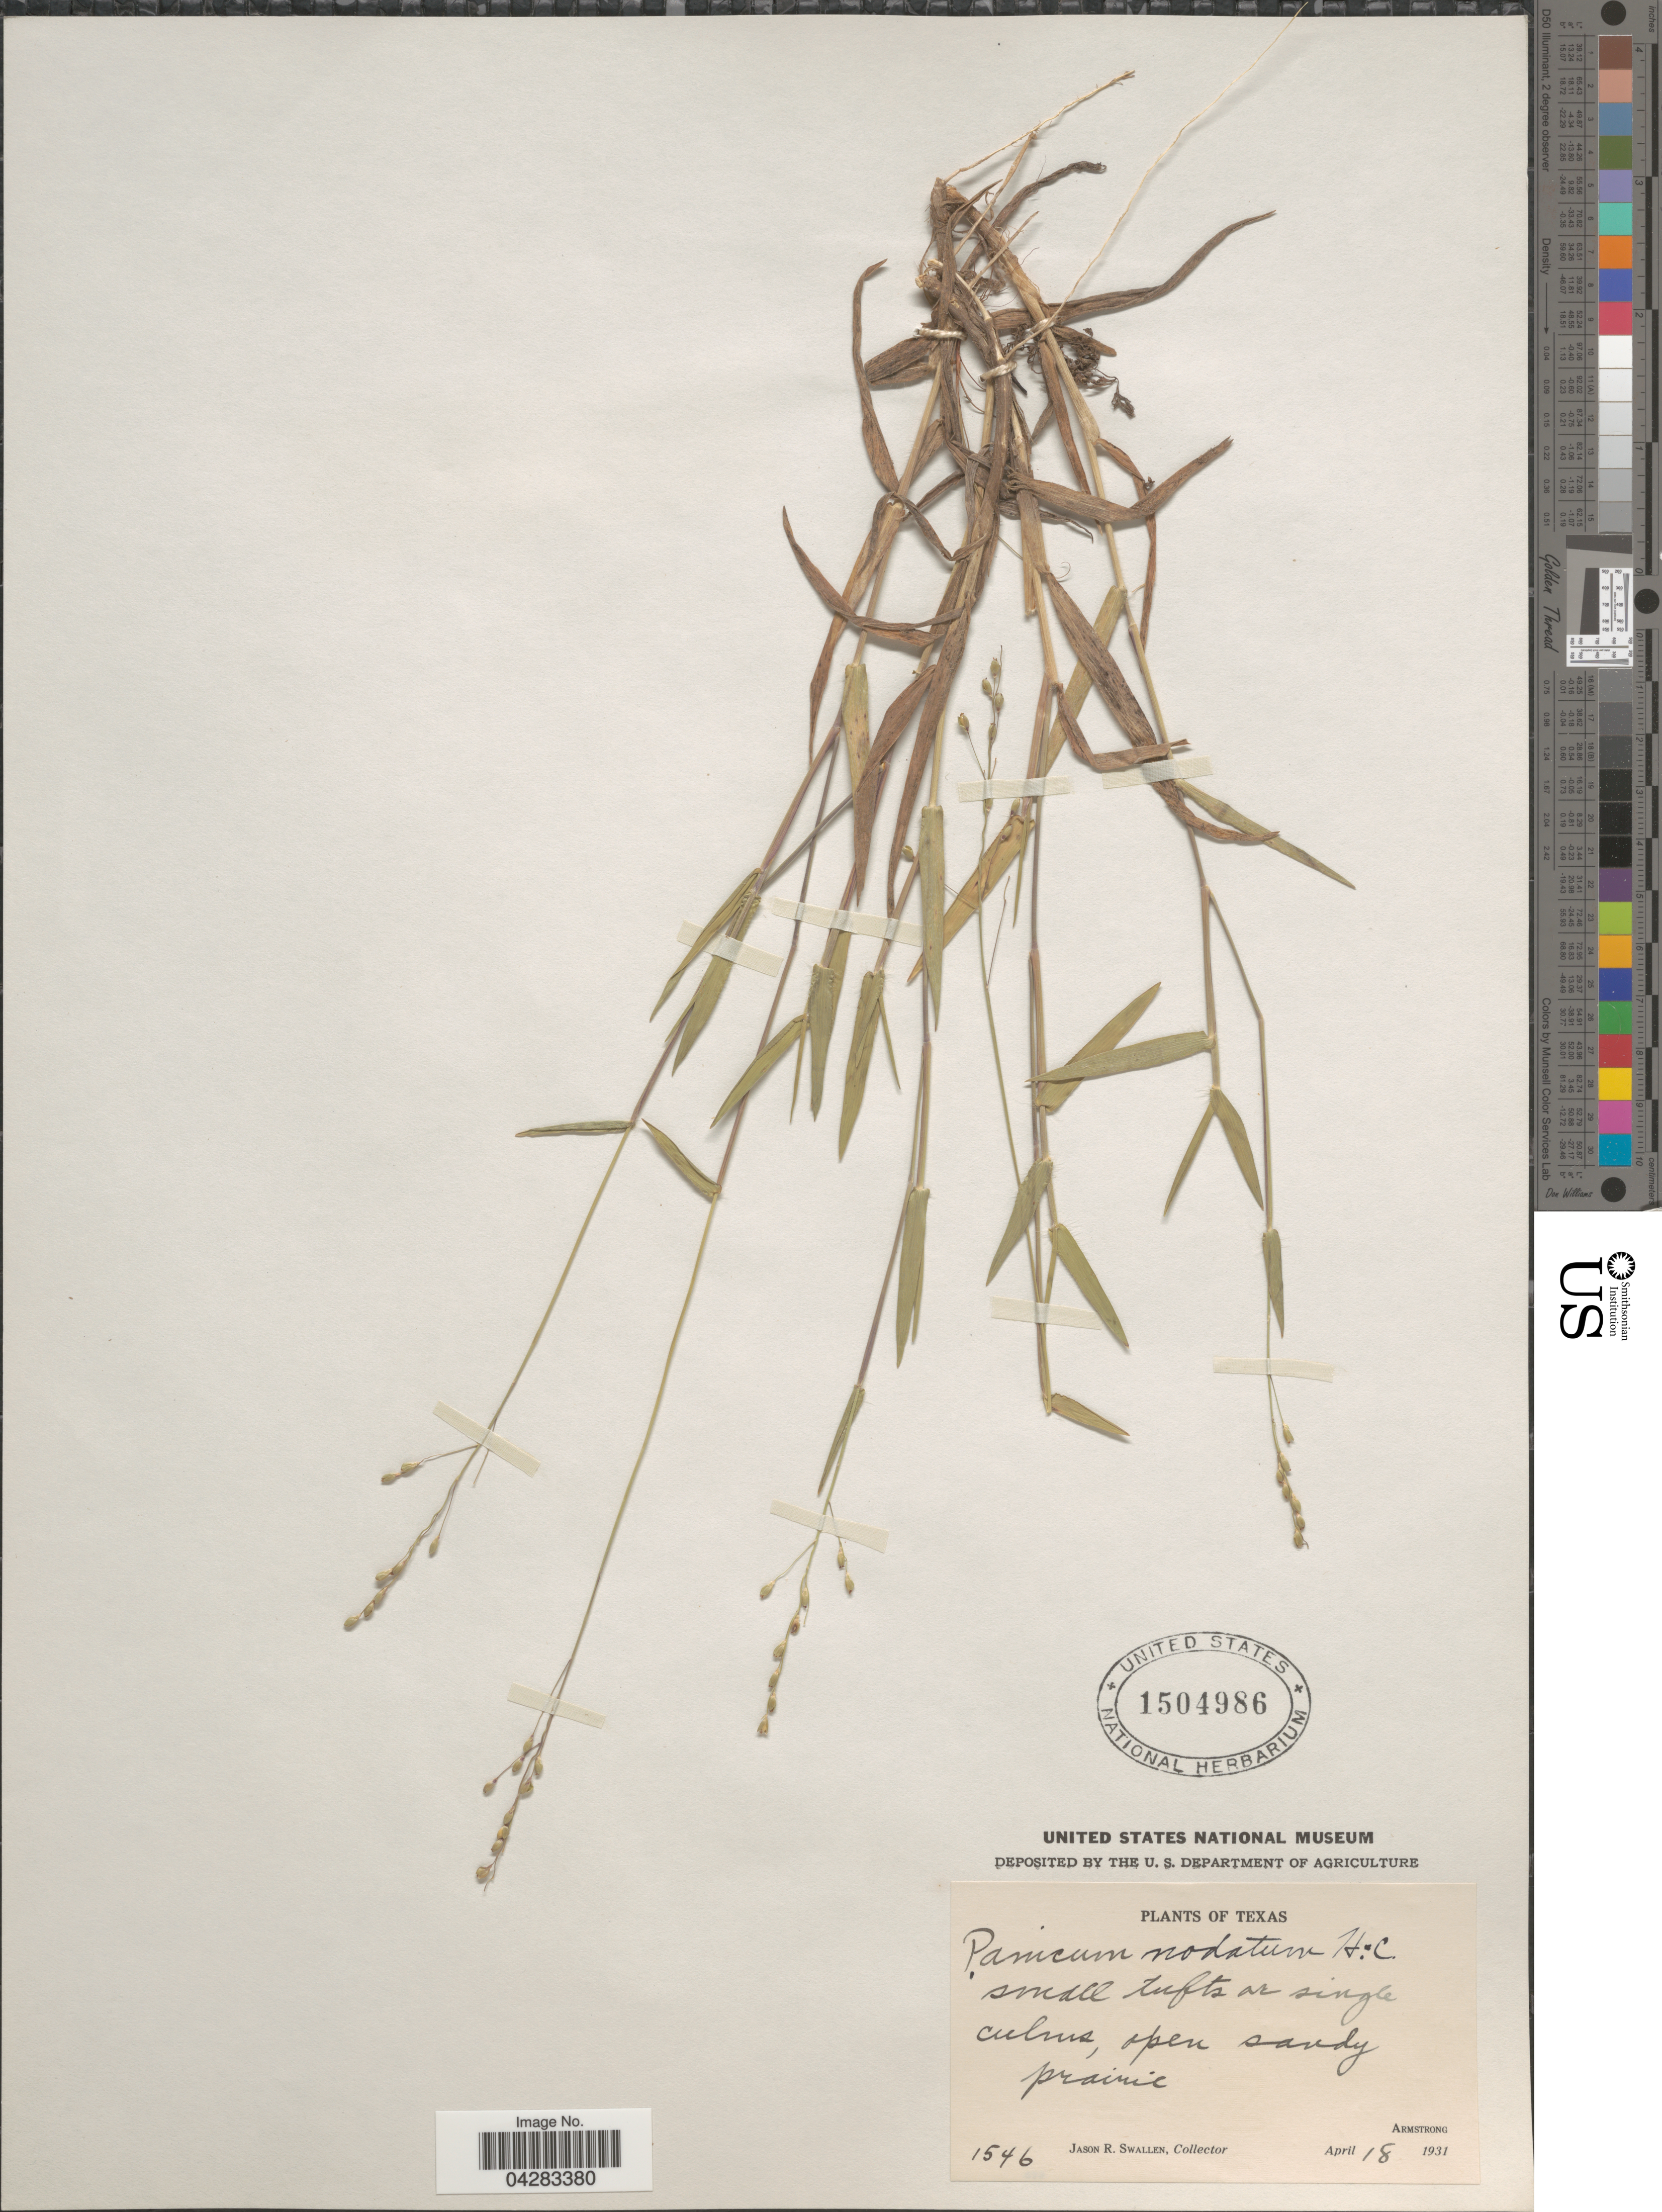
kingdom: Plantae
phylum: Tracheophyta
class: Liliopsida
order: Poales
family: Poaceae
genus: Dichanthelium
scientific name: Dichanthelium nodatum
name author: (Hitchc. & Chase) Gould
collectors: J. R. Swallen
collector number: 1546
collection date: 1931-04-18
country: United States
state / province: Texas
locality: Armstrong.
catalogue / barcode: US 1504986